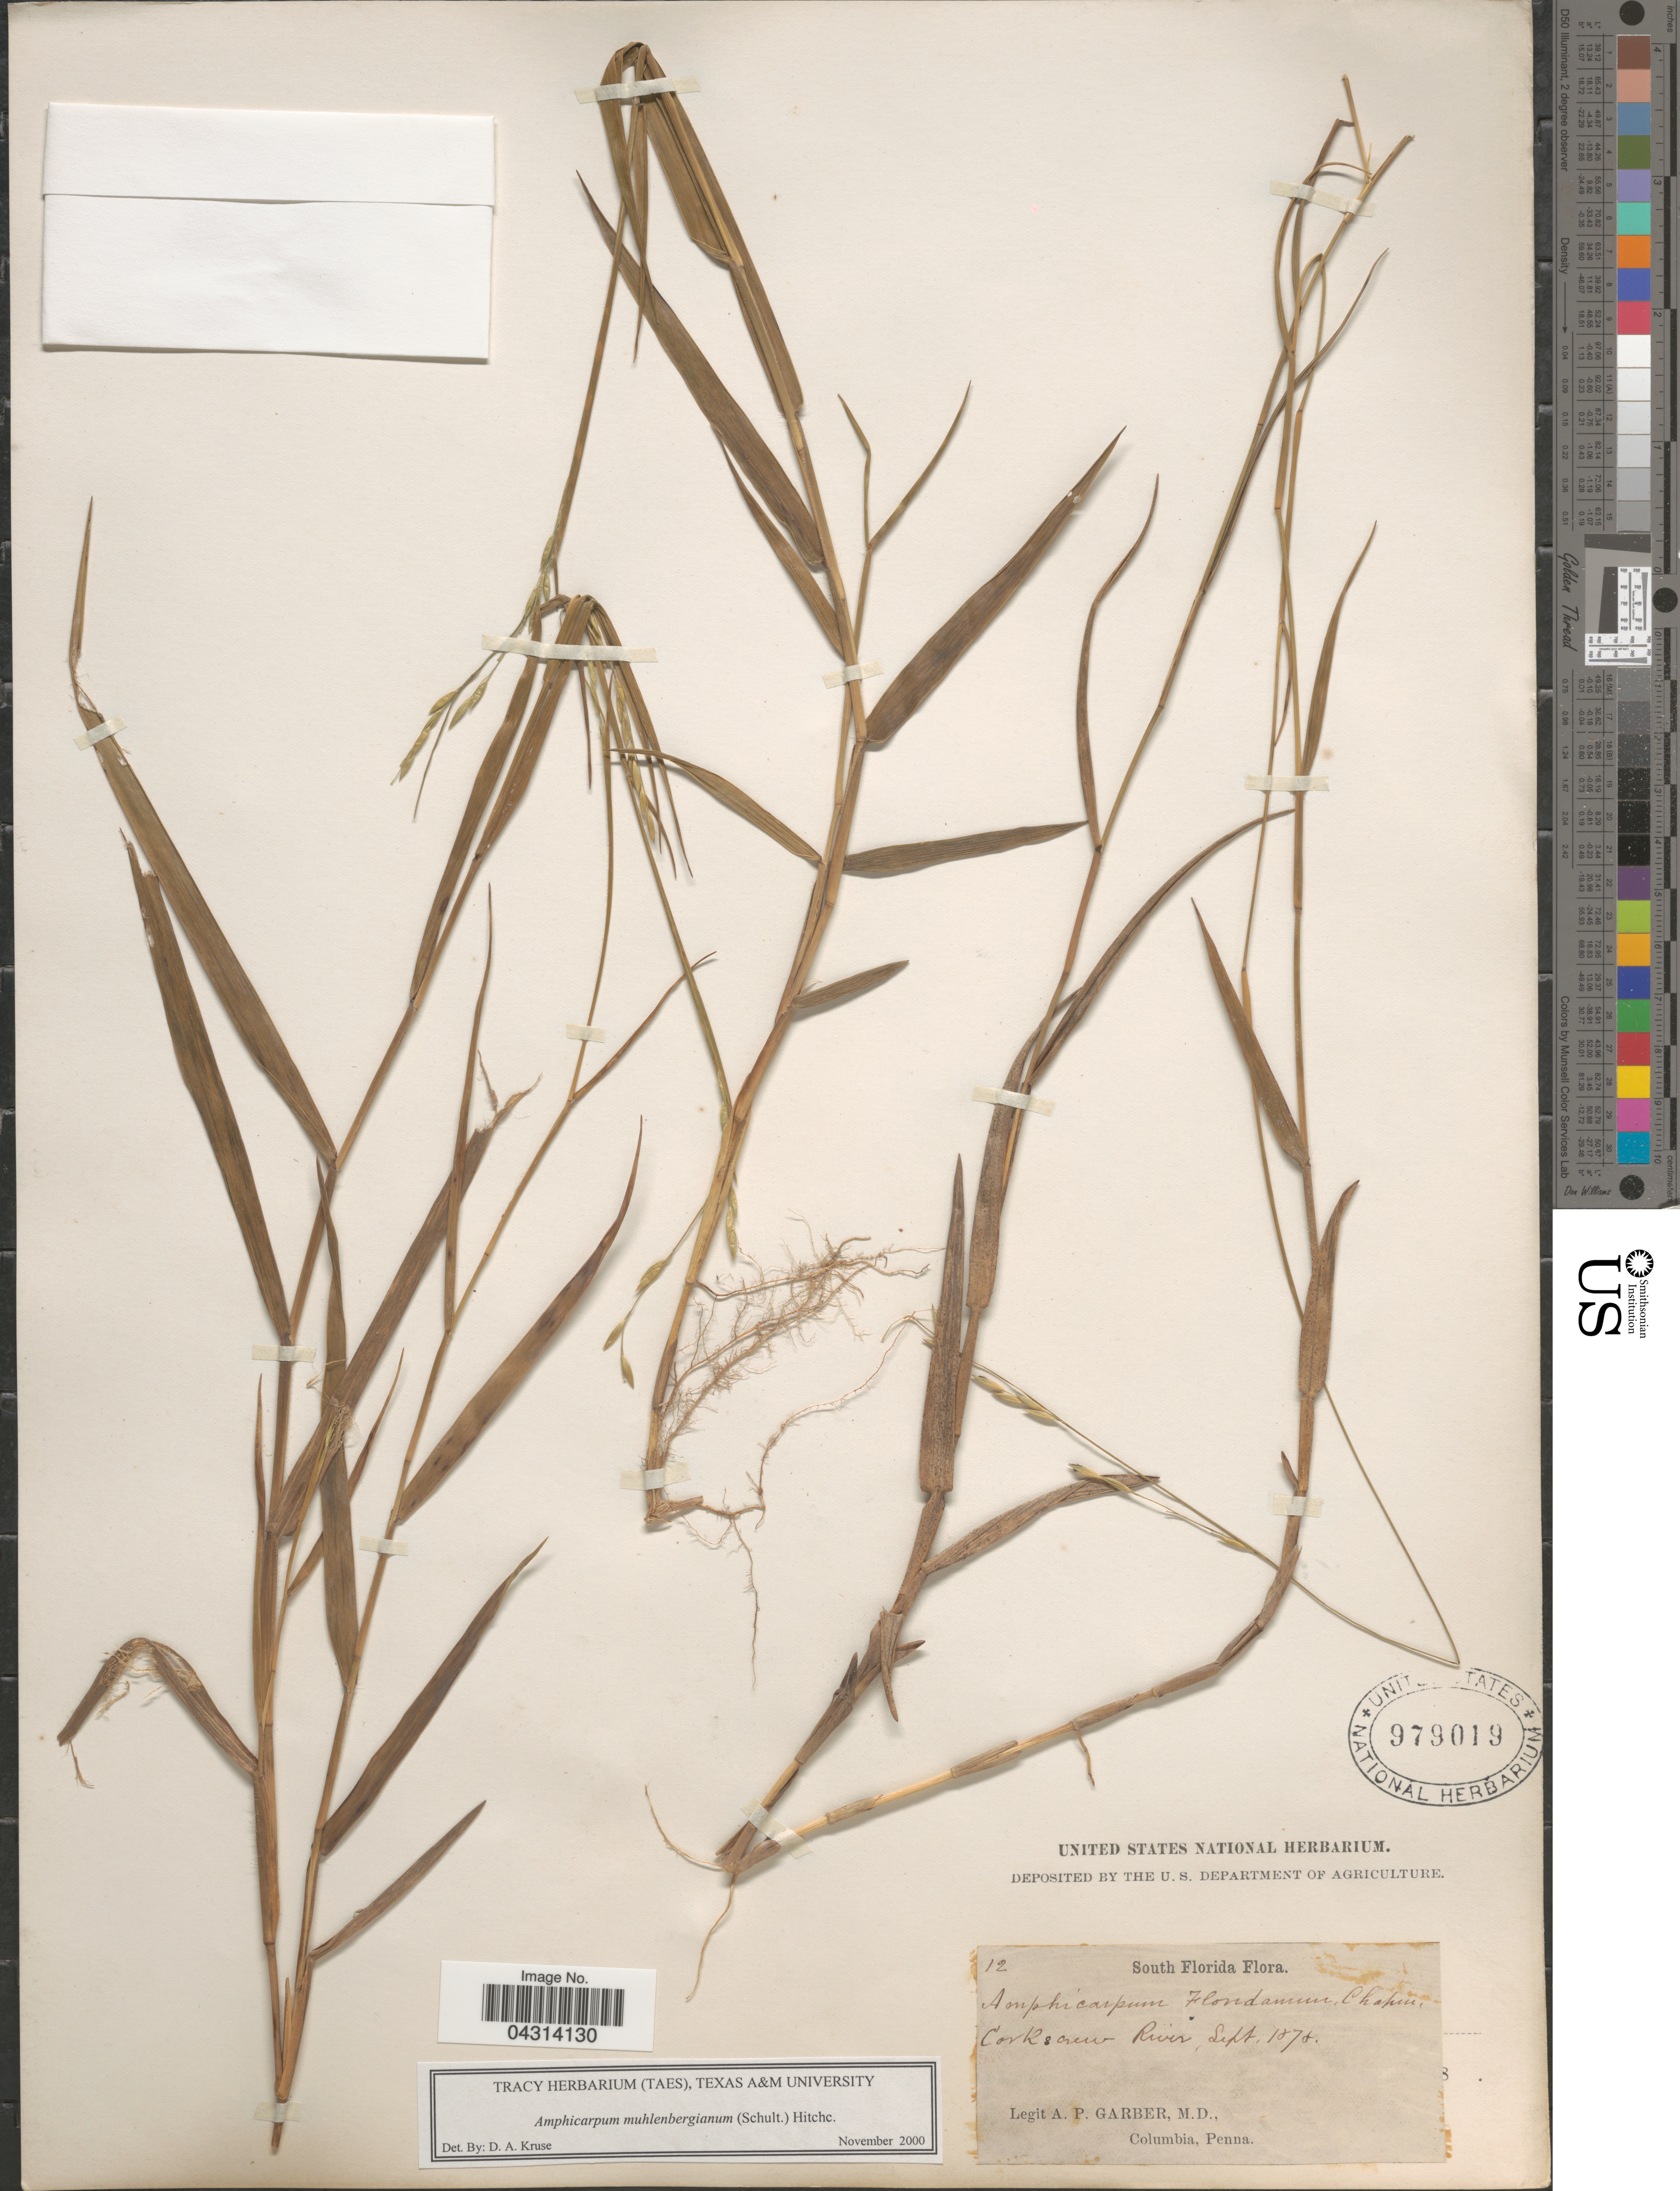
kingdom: Plantae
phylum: Tracheophyta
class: Liliopsida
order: Poales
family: Poaceae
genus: Amphicarpum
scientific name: Amphicarpum muhlenbergianum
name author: (Schult.) Hitchc.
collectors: A. P. Garber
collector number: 12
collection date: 1878-09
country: United States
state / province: Florida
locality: South Florida. Corkscrew River.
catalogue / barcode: US 979019